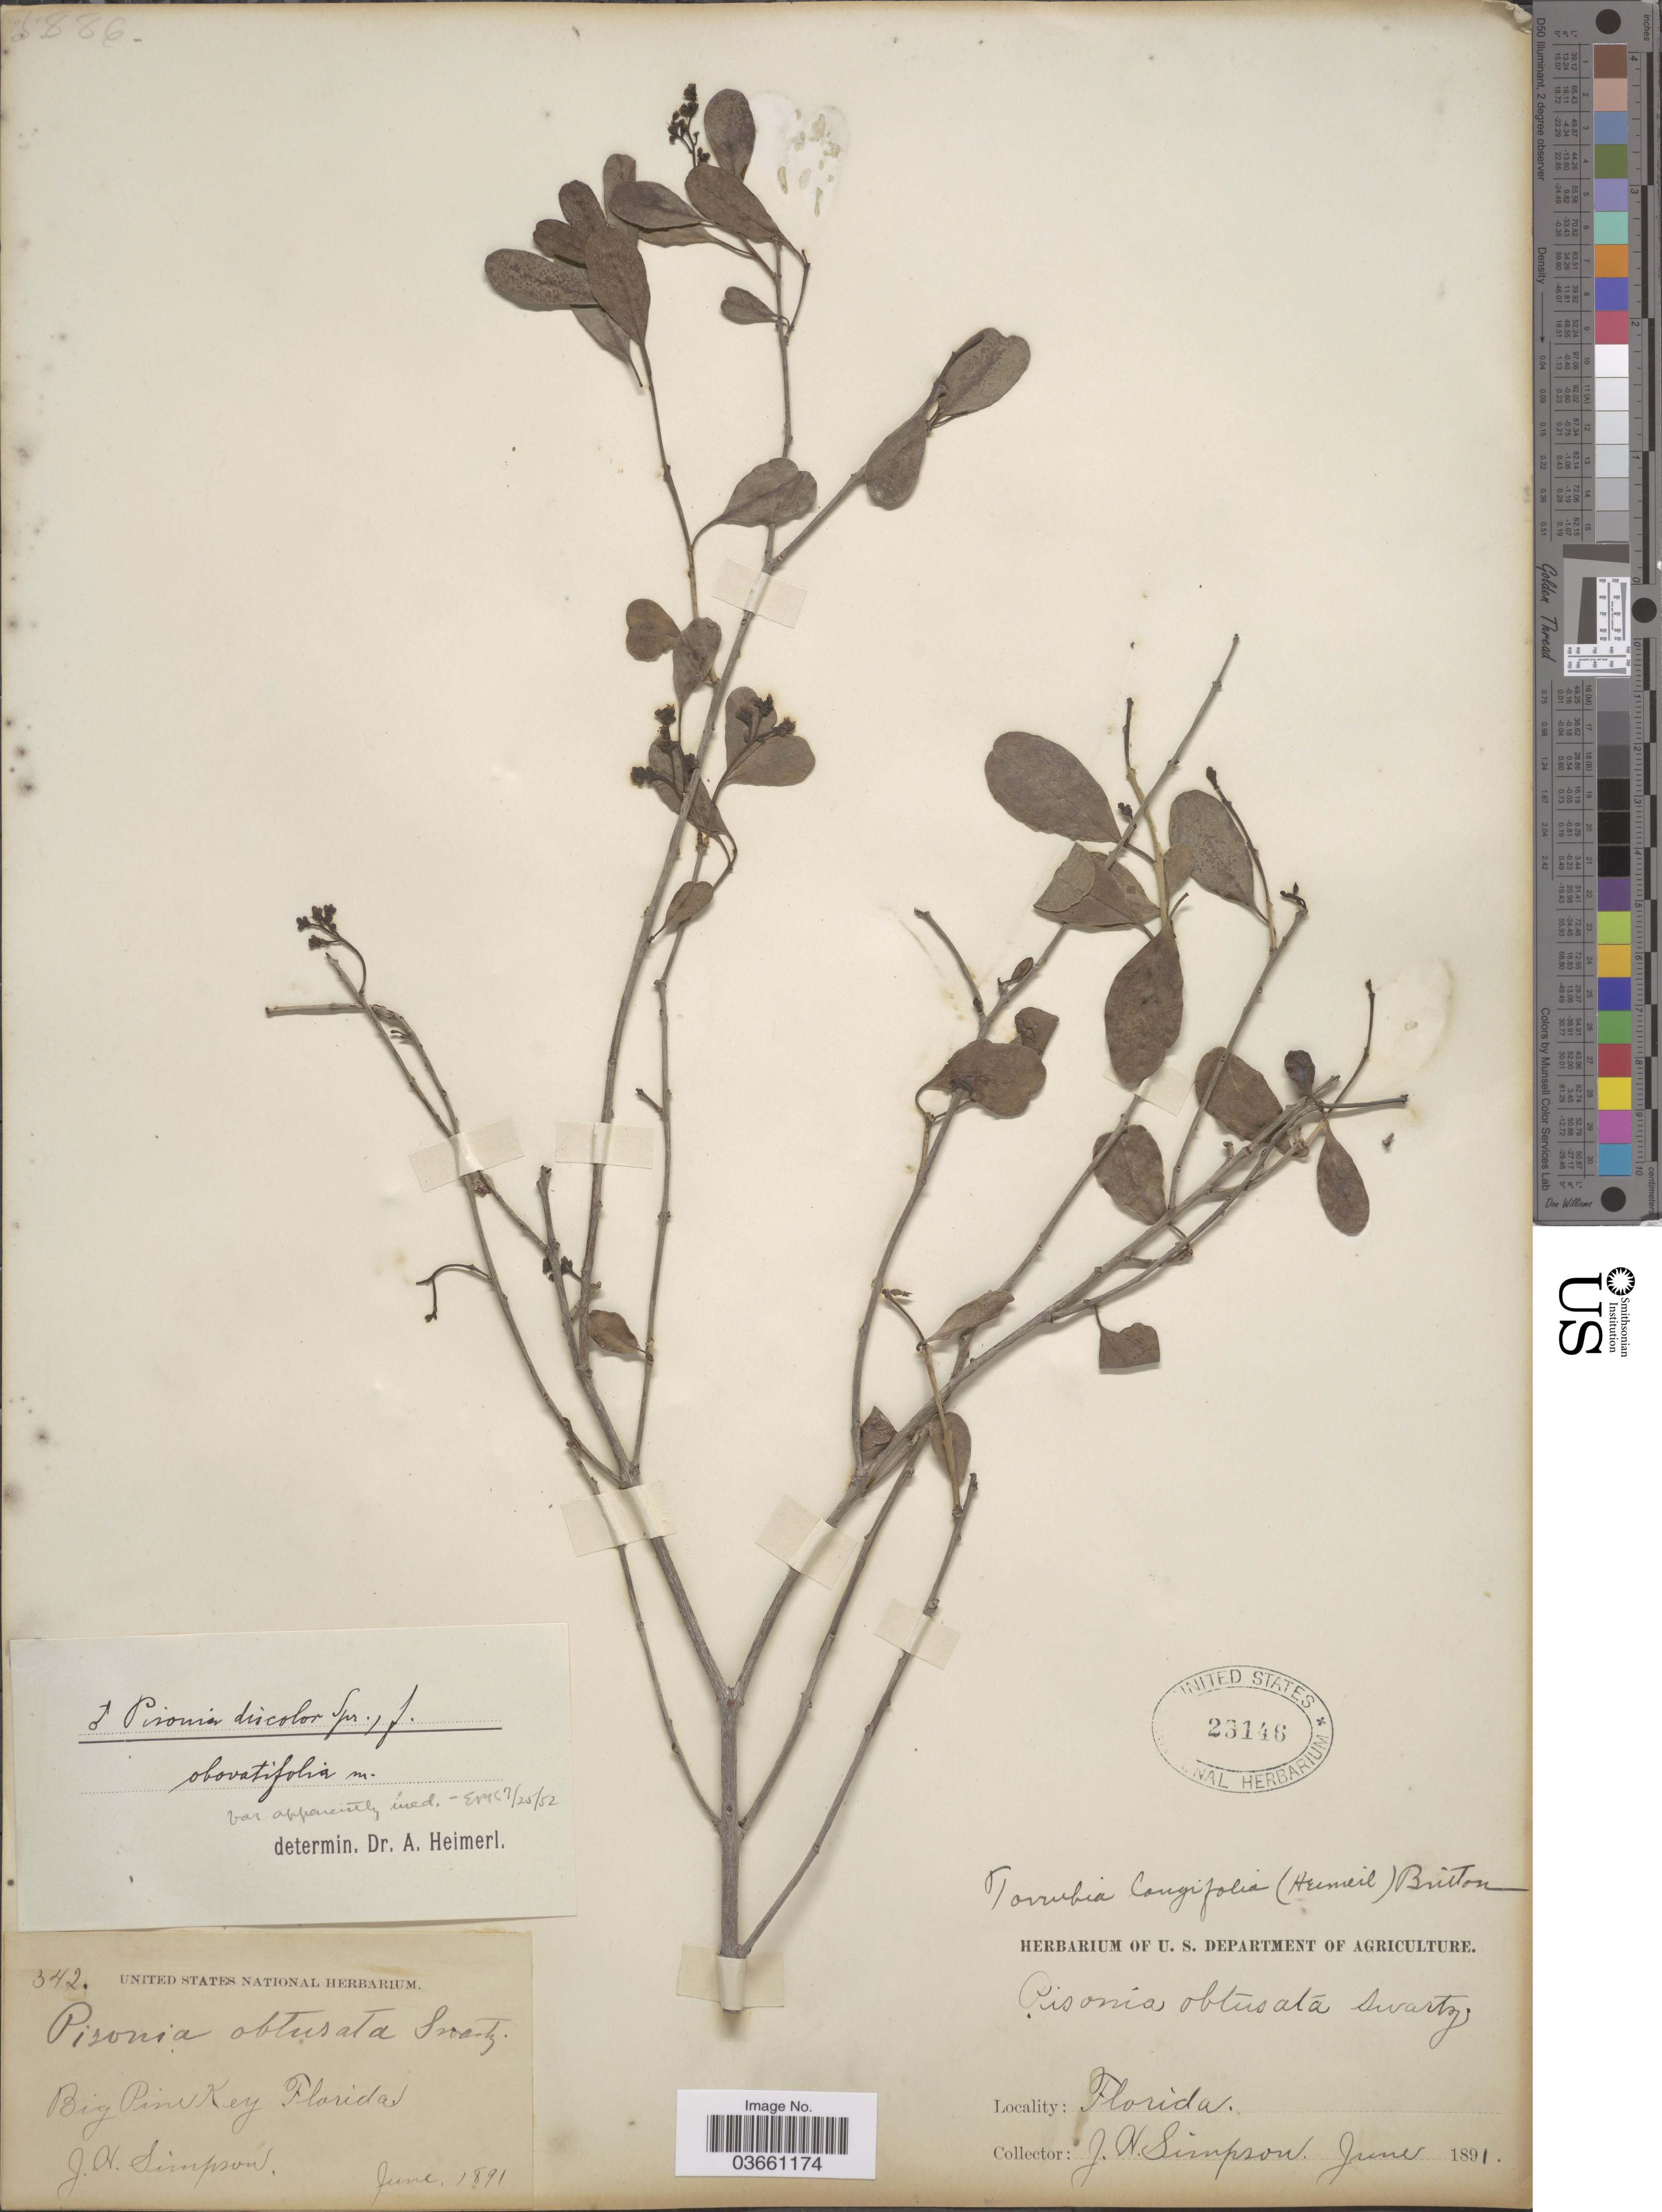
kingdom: Plantae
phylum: Tracheophyta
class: Magnoliopsida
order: Caryophyllales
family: Nyctaginaceae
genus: Guapira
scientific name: Guapira discolor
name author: (Spreng.) Little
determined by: Strong, Mark T., (BOT), Smithsonian Institution - National Museum of Natural History (UNITED STATES)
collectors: J. H. Simpson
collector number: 342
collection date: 1891-06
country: United States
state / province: Florida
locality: Big Pine Key Florida.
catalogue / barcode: US 23146